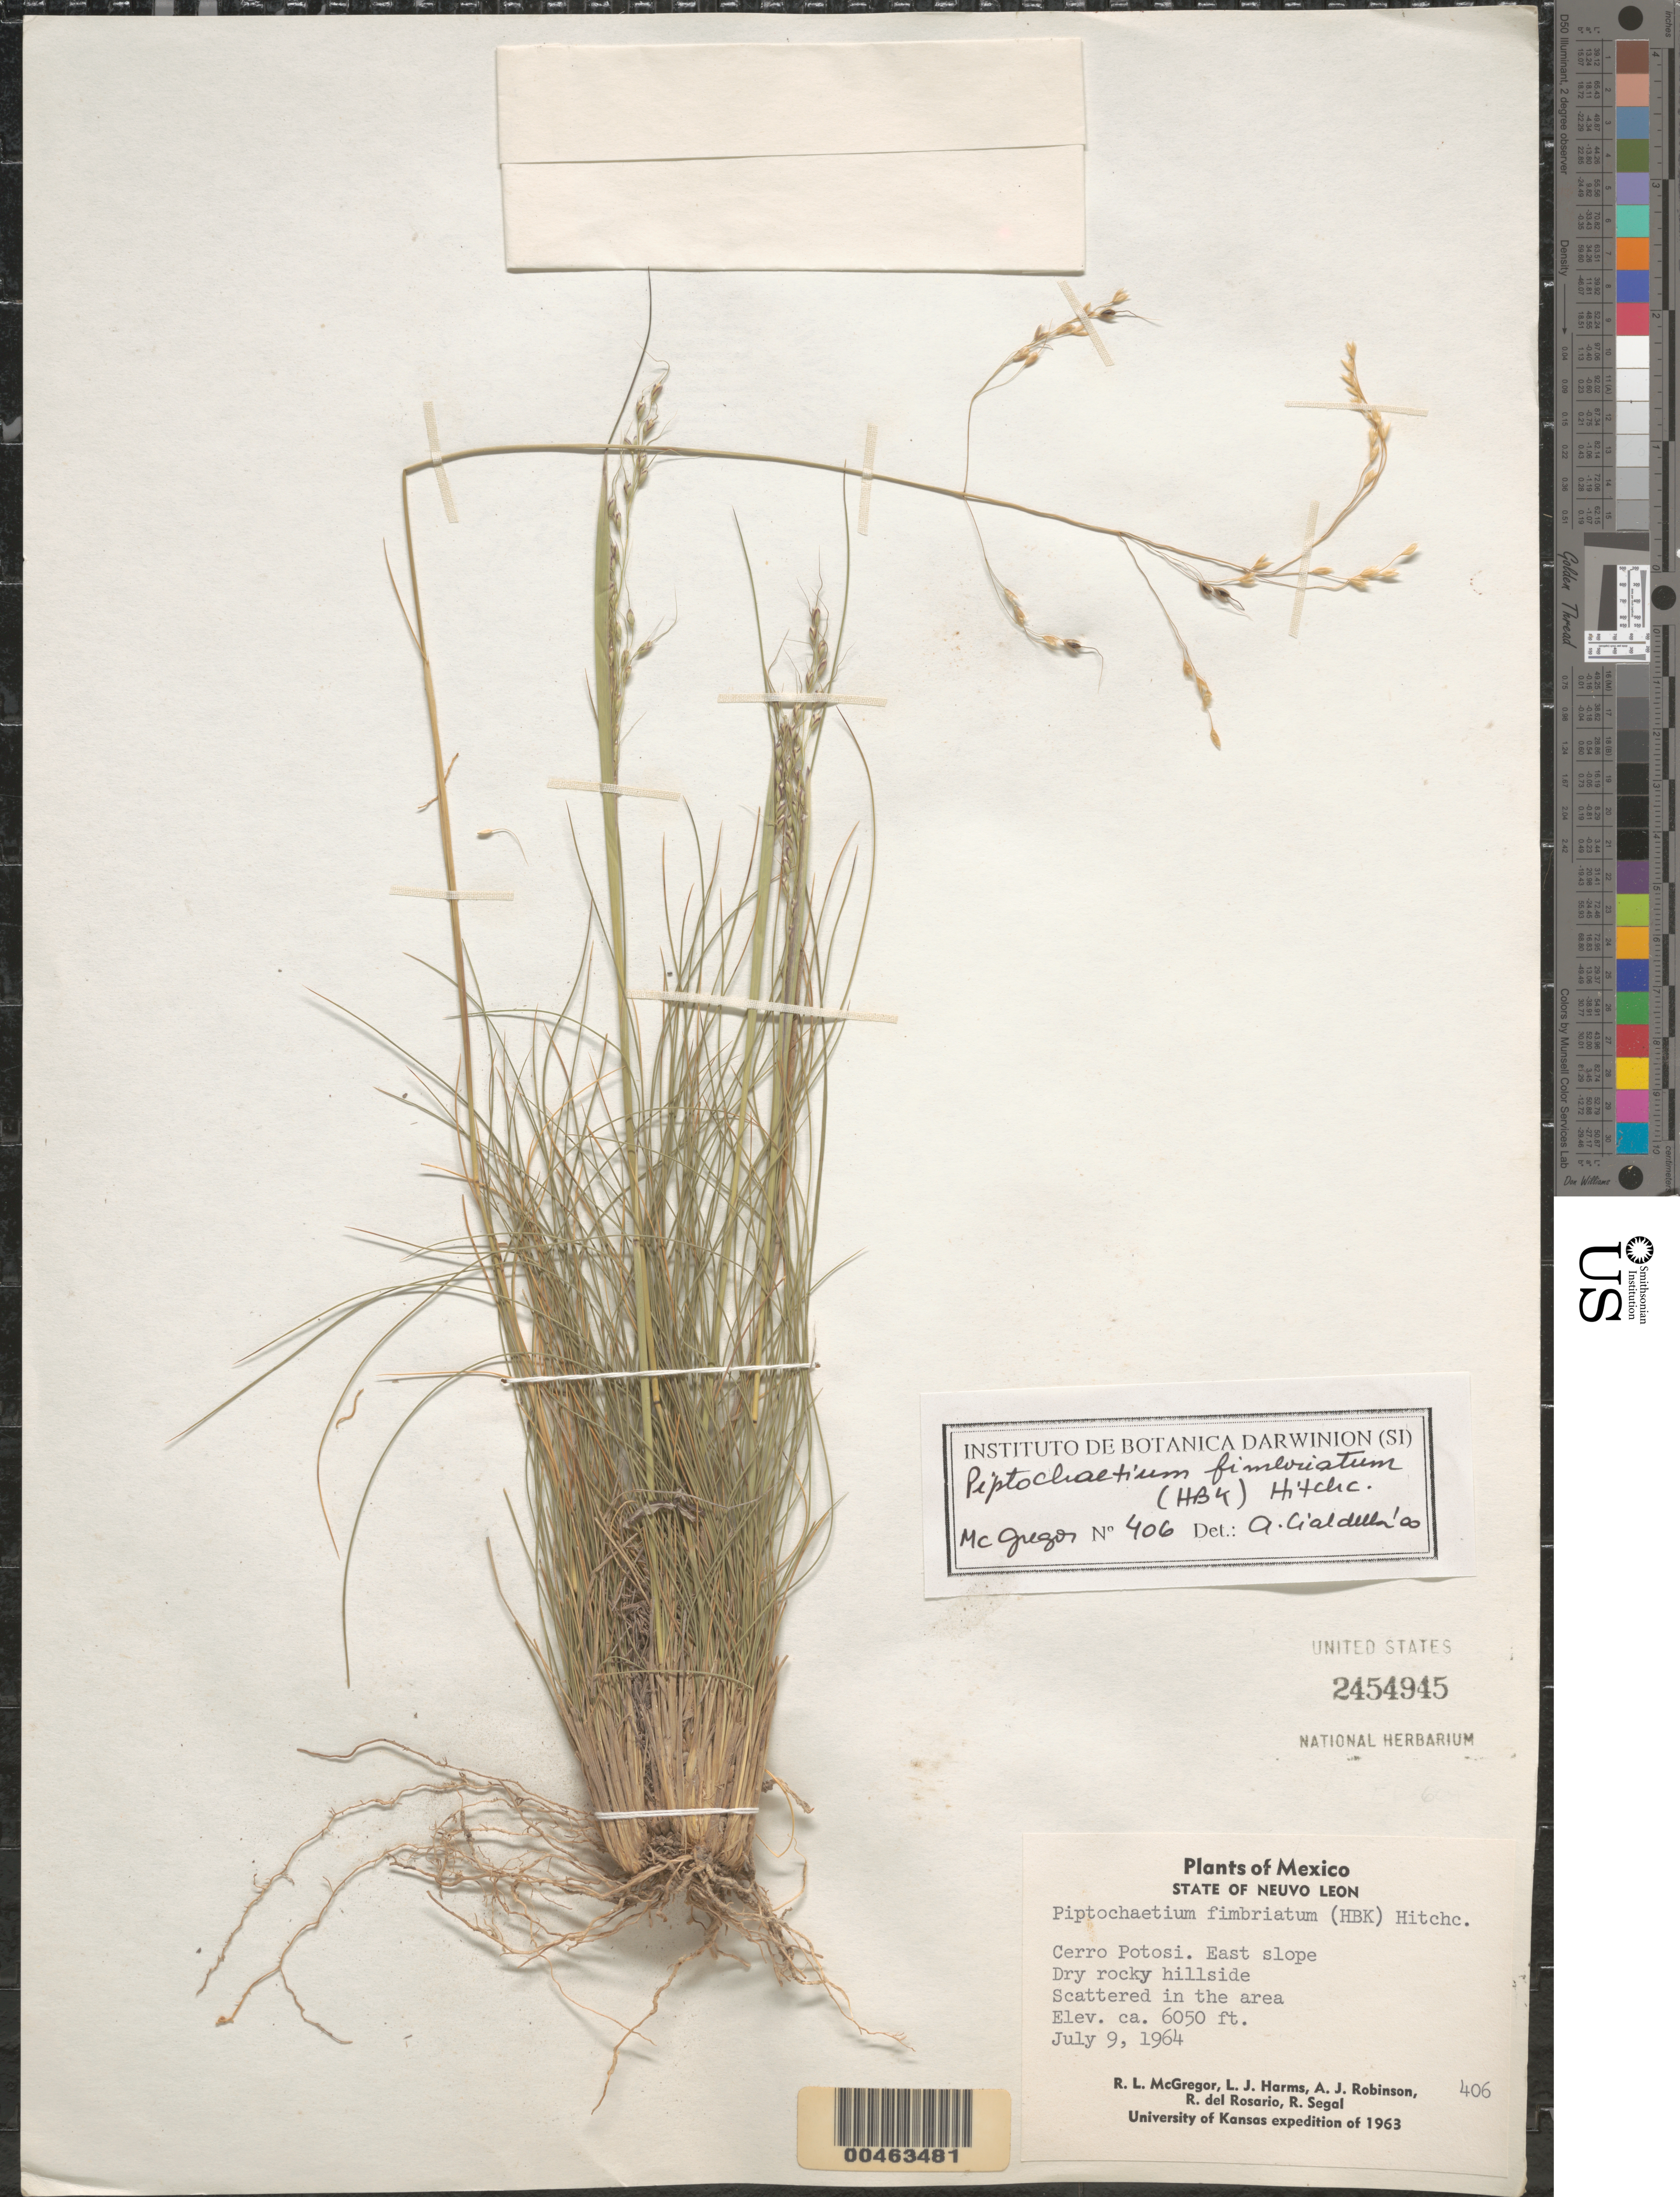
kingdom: Plantae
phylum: Tracheophyta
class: Liliopsida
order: Poales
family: Poaceae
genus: Piptochaetium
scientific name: Piptochaetium fimbriatum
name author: (Kunth) Hitchc.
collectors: R. McGregor, L. Harms & A. J. Robinson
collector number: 406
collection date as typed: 9 Jul 1964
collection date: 1964-07-09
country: Mexico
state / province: Nuevo León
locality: Cerro Potosi, E slope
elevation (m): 1844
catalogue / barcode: US 2454945